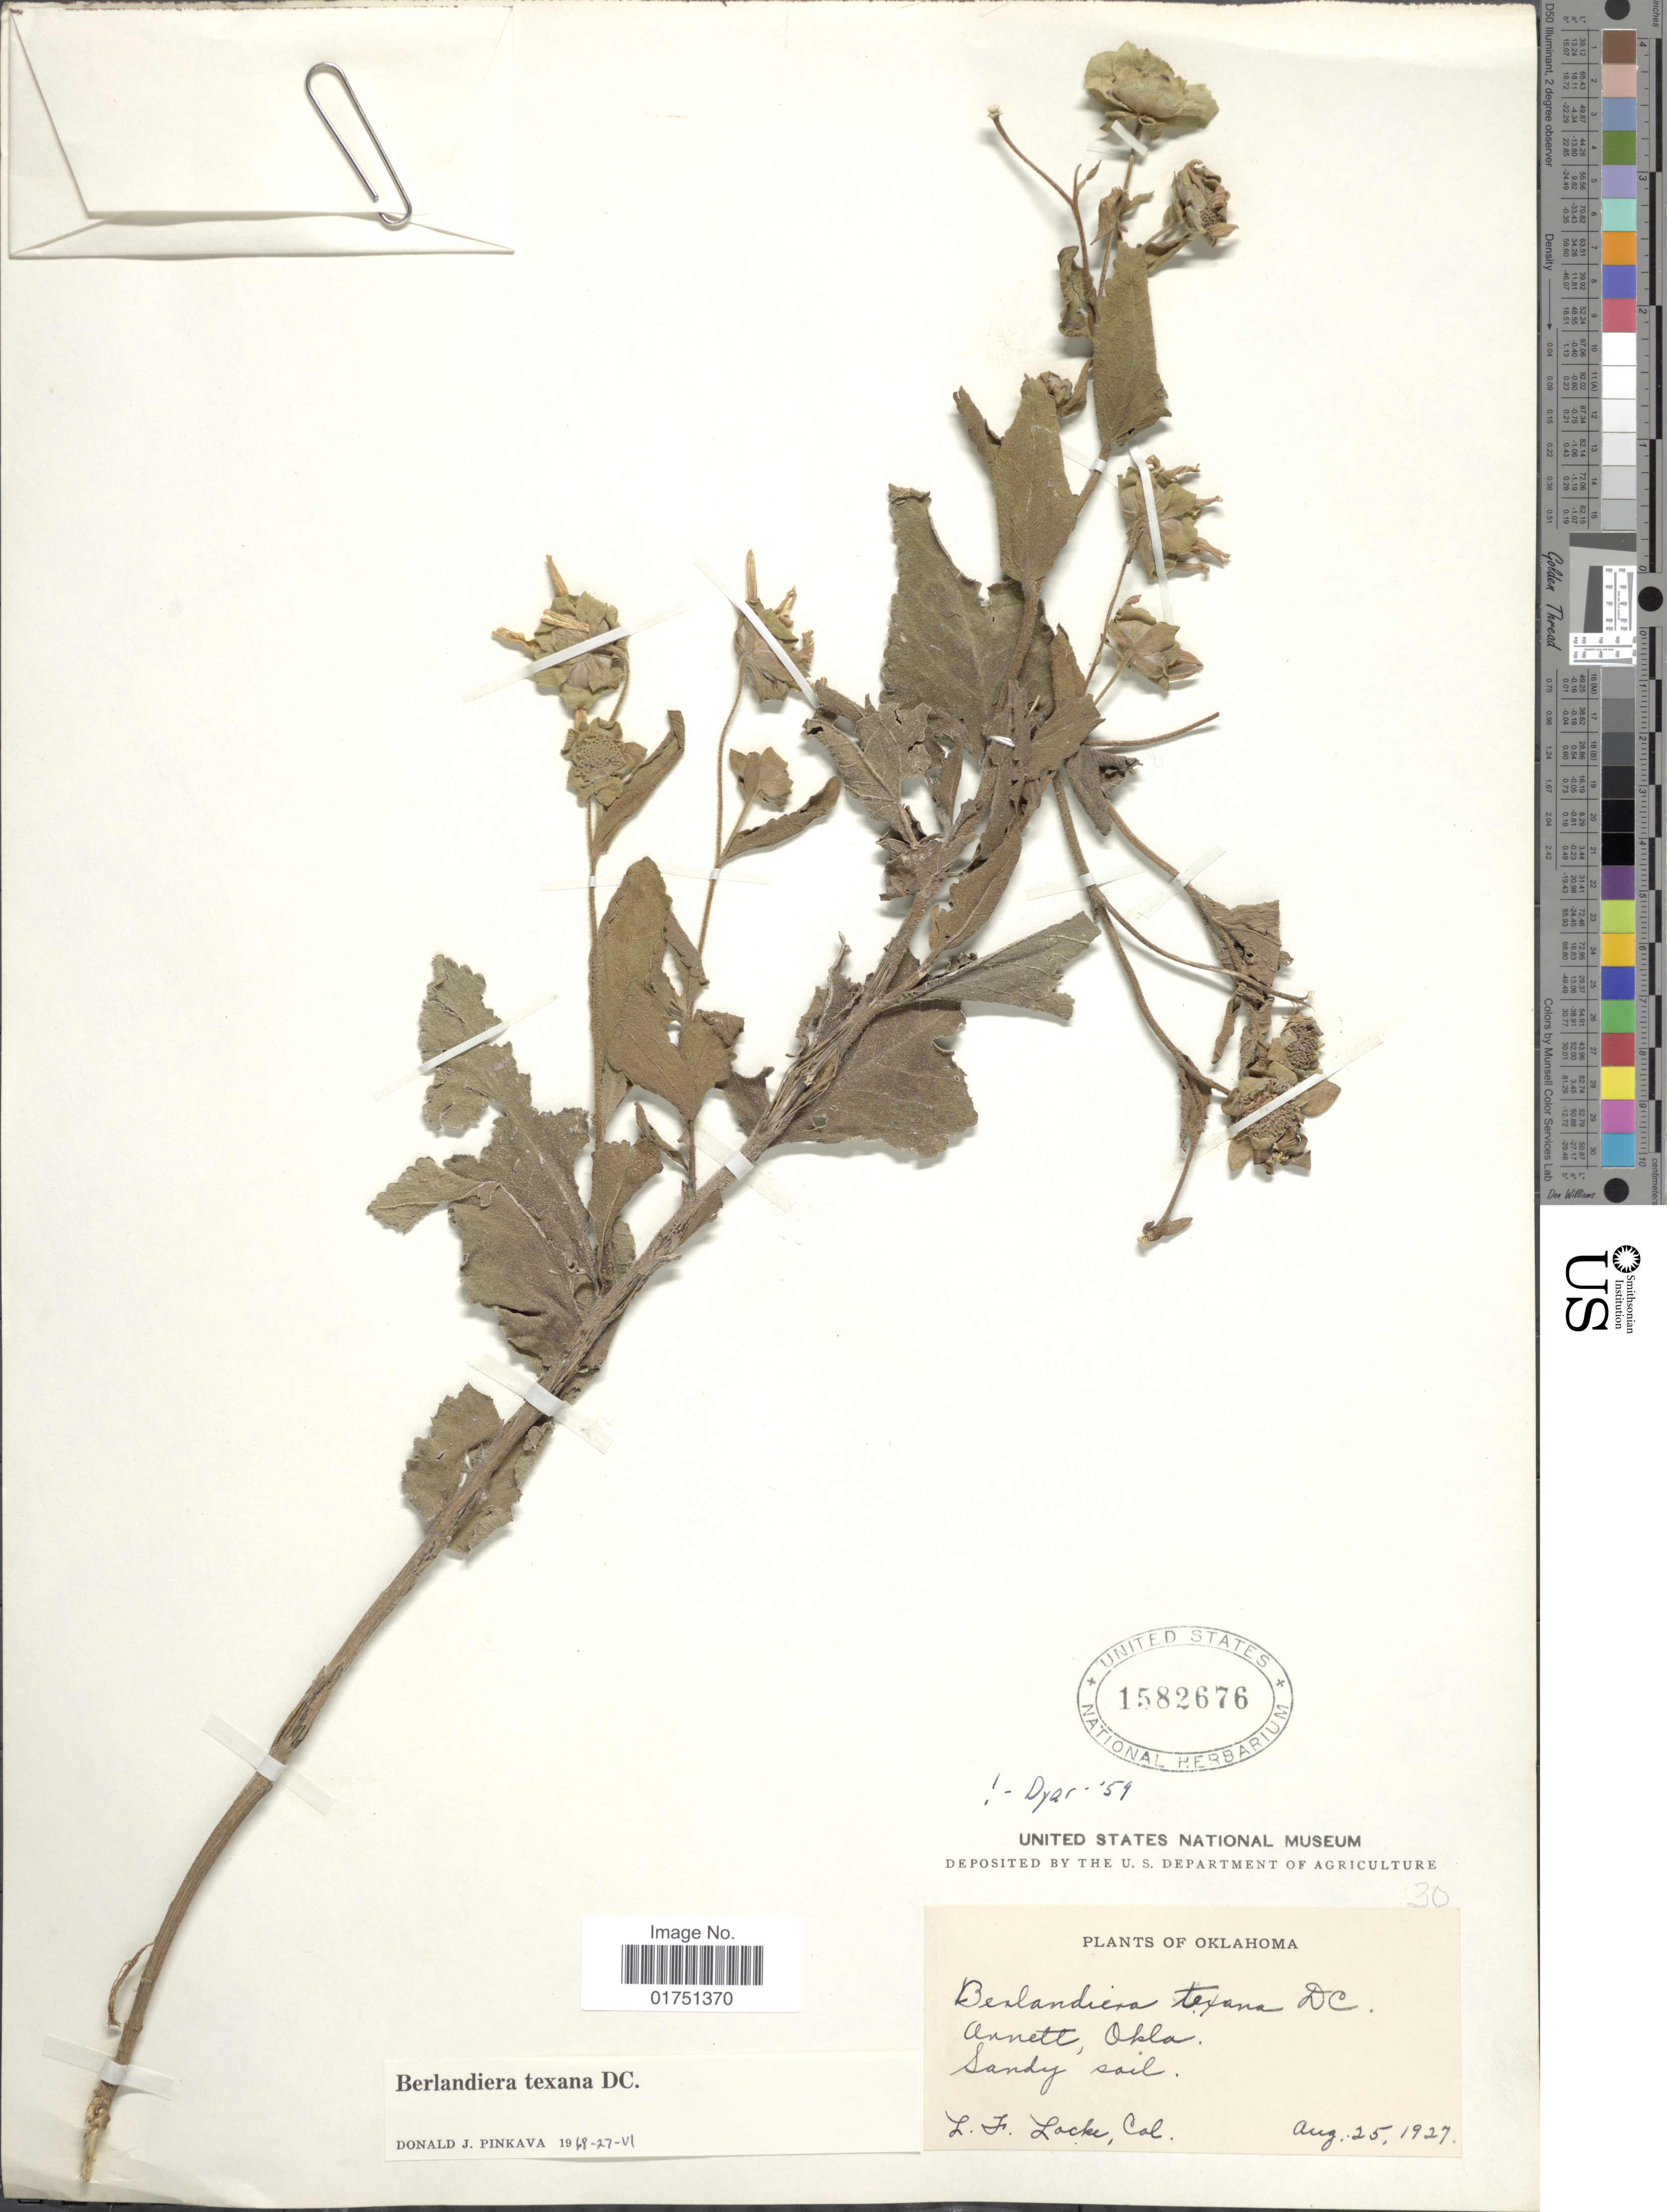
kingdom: Plantae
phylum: Tracheophyta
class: Magnoliopsida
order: Asterales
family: Asteraceae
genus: Berlandiera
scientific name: Berlandiera texana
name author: DC.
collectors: L. Locke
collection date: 1927-08-25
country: United States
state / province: Oklahoma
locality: Annett, Okla.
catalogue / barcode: US 1582676